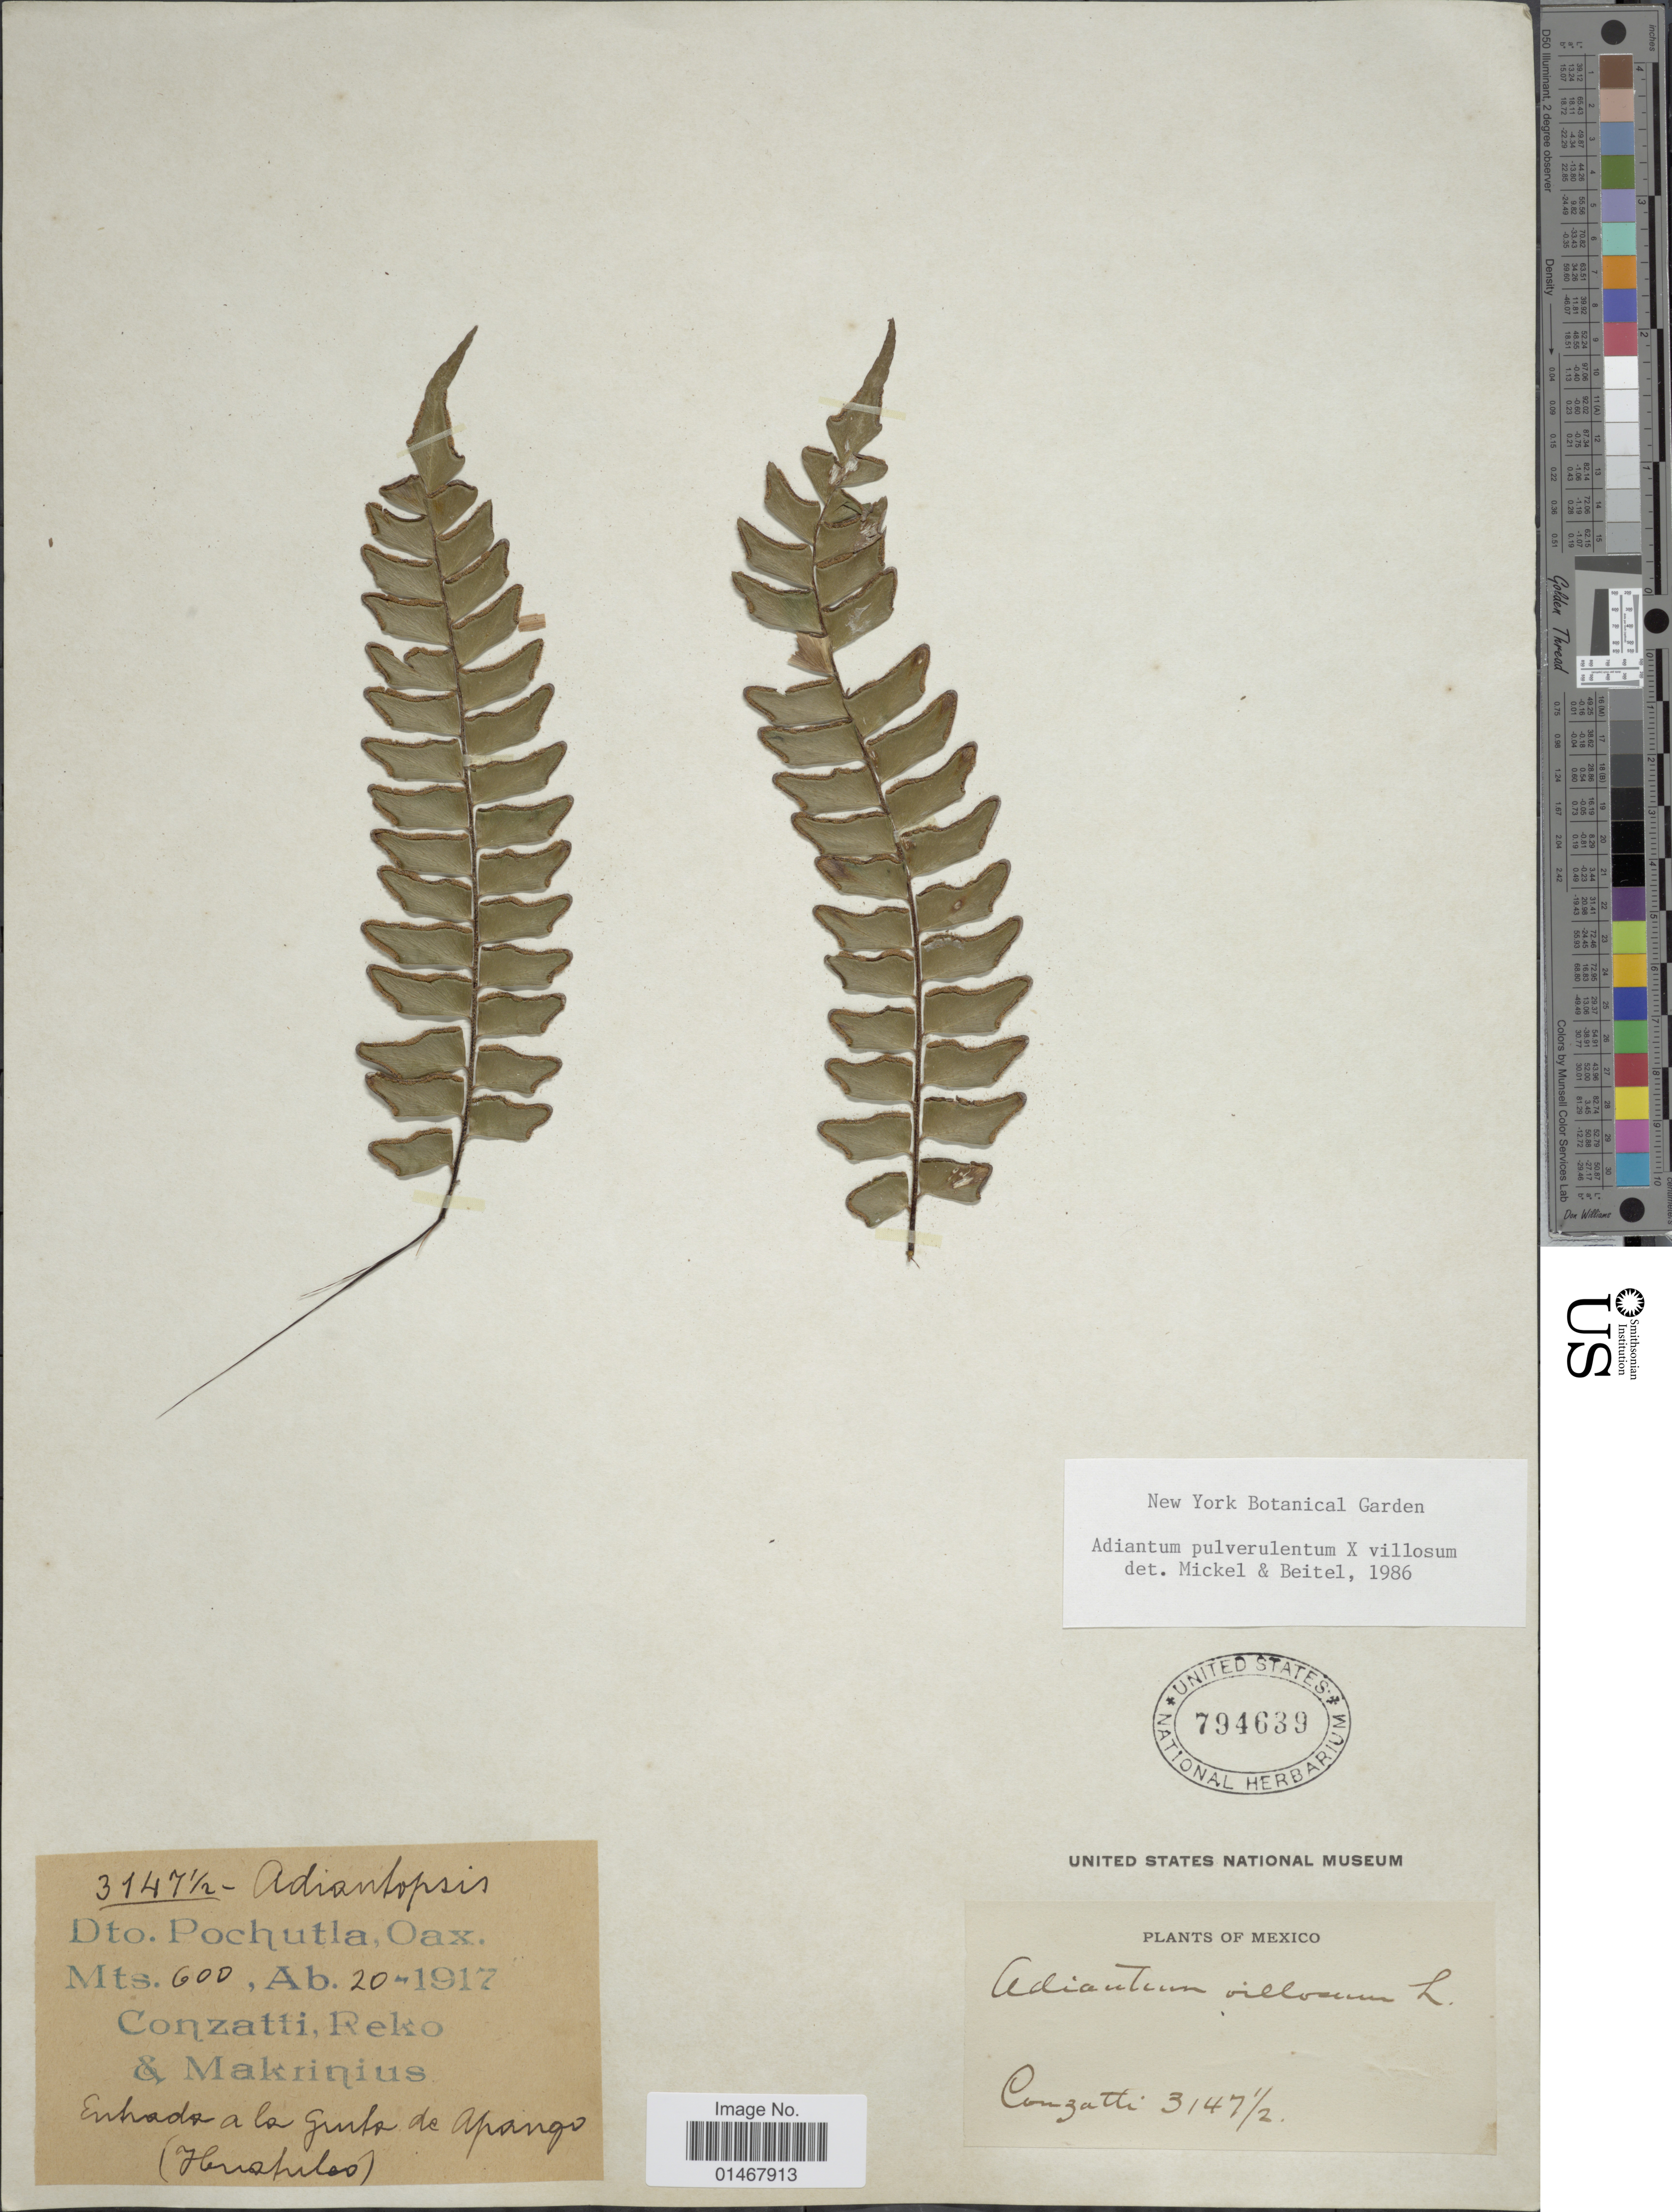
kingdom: Plantae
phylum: Tracheophyta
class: Polypodiopsida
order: Polypodiales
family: Pteridaceae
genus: Adiantum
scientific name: Adiantum pulverulentum x A. villosum L.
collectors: Conzatti, --, -. Reko & -. Makrinius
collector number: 3147½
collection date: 1917-04-20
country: Mexico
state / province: Oaxaca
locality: Dto Pochutla, Oax Mts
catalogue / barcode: US 794639